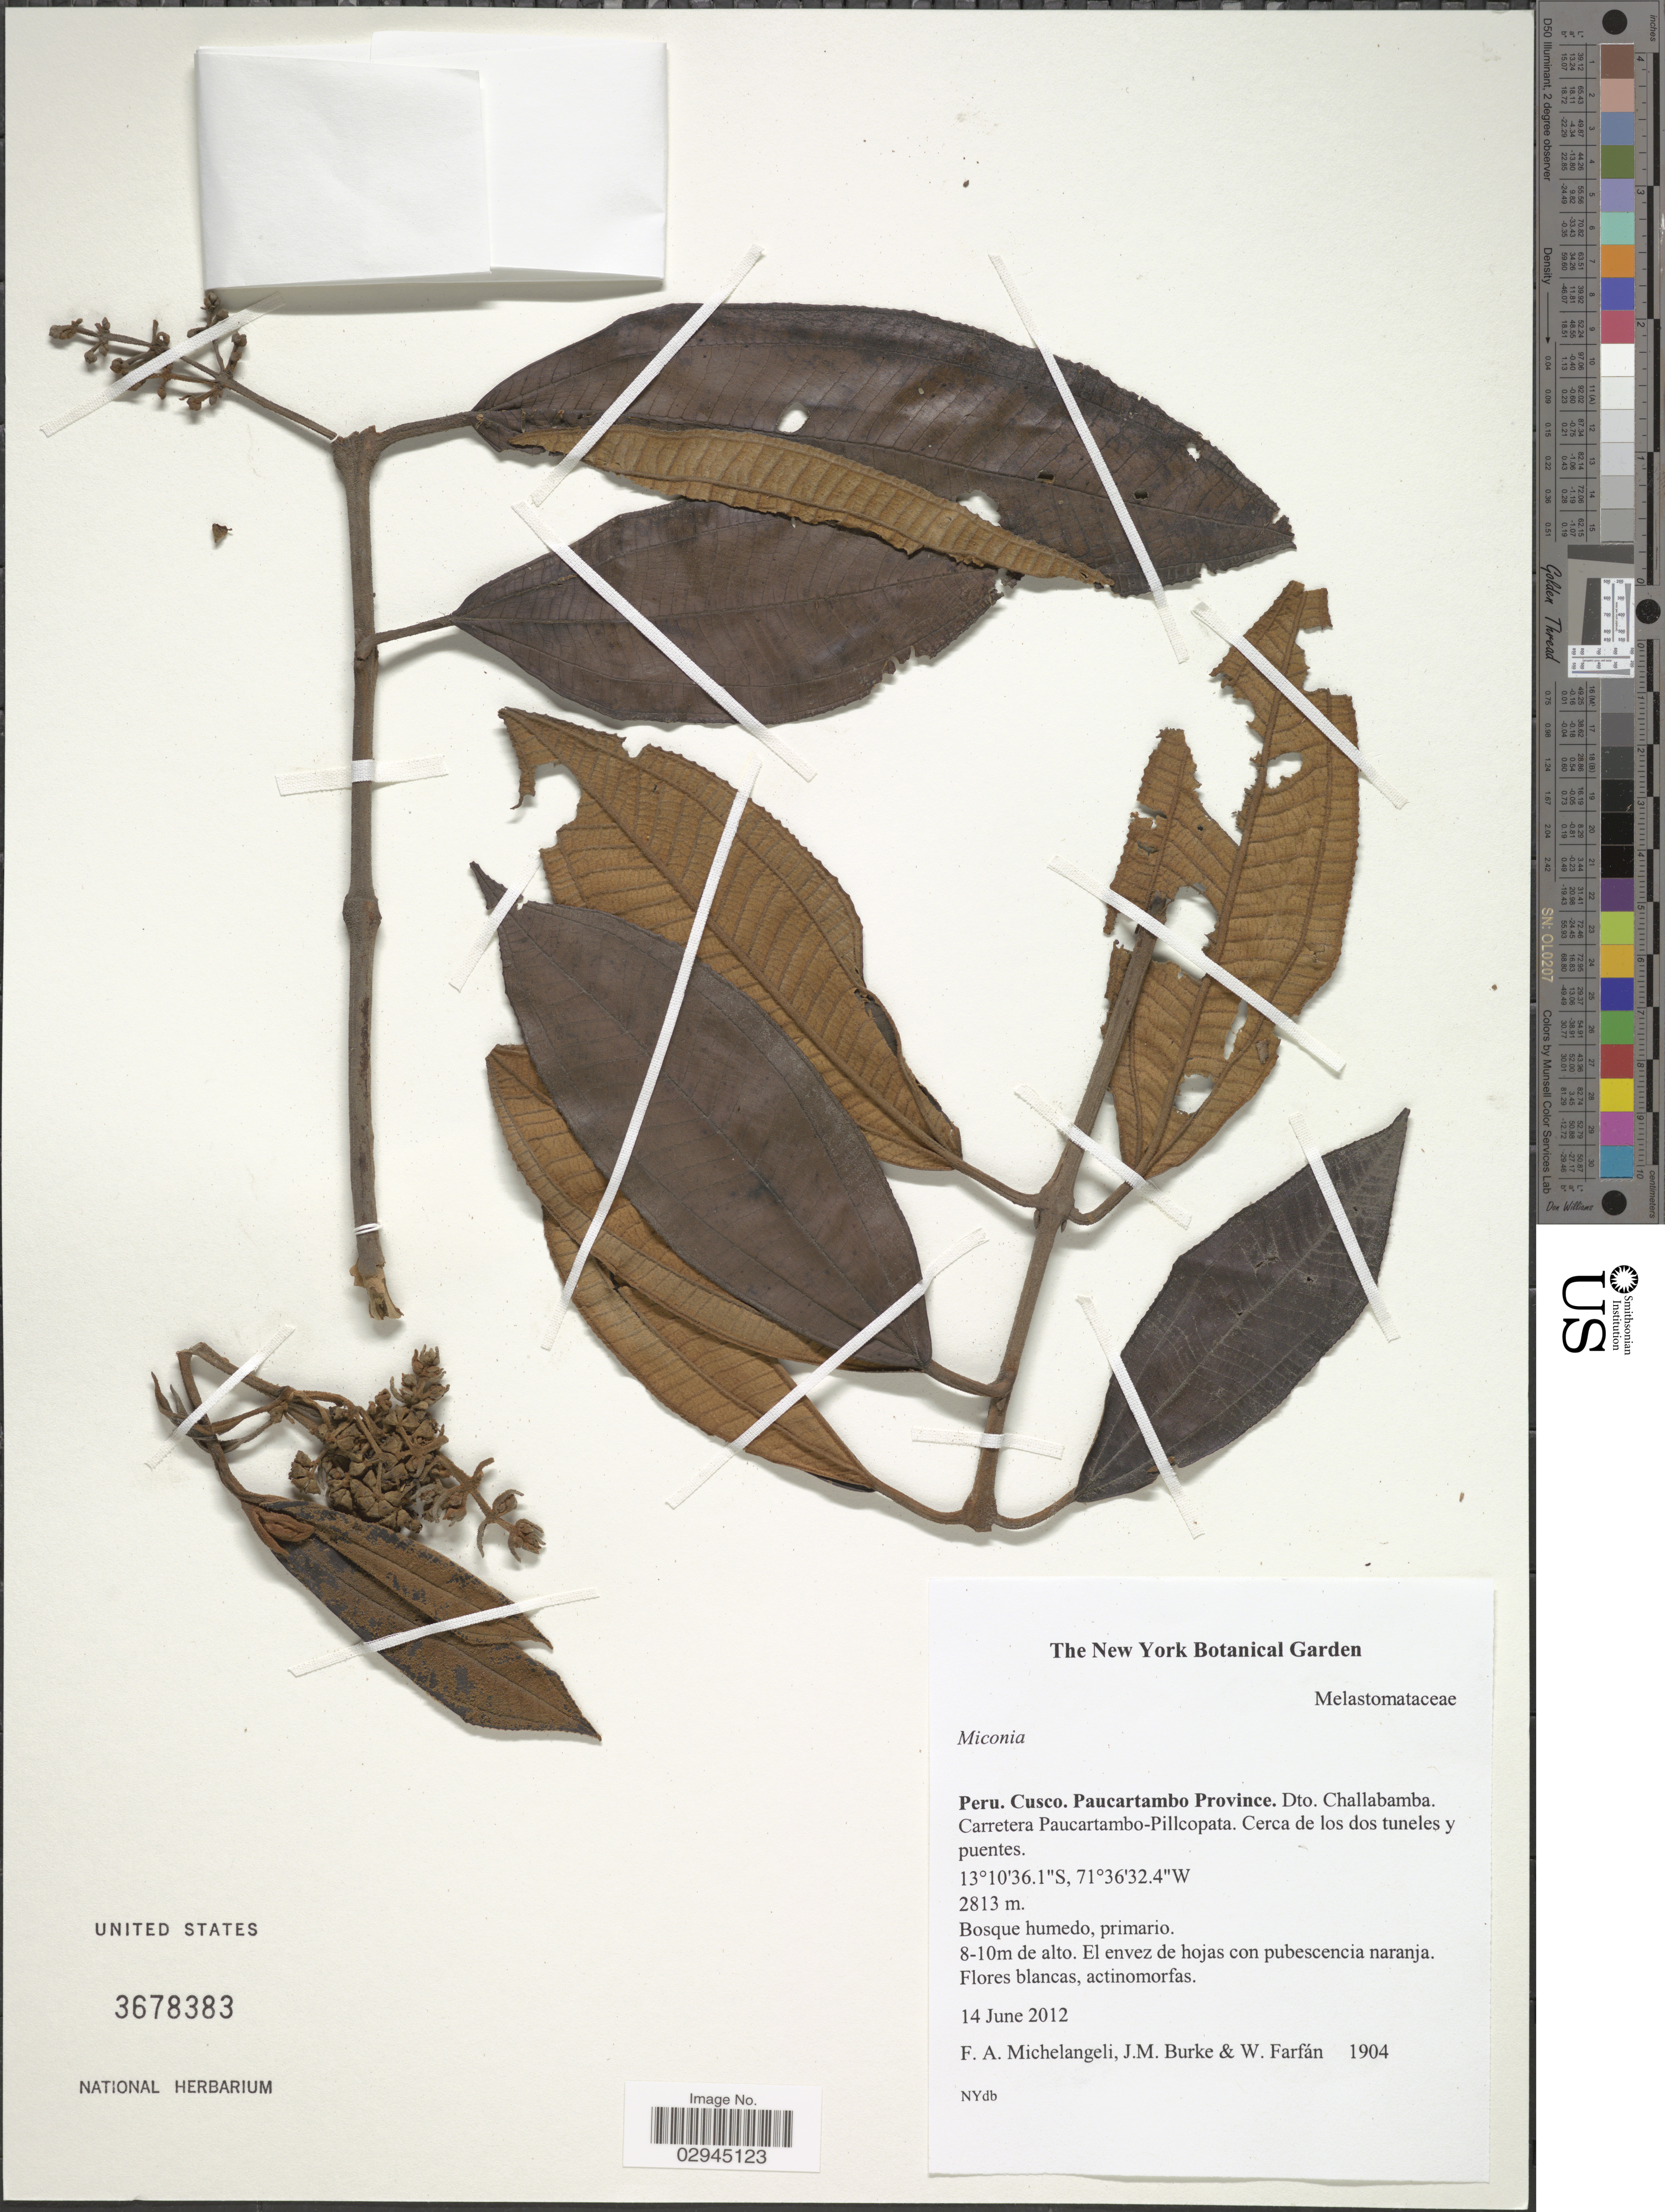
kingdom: Plantae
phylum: Tracheophyta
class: Magnoliopsida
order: Myrtales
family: Melastomataceae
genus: Miconia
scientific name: Miconia sp.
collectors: F. A. Michelangeli, Jac. M. Burke & W. Farfán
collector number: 1904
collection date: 2012-06-14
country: Peru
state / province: Cusco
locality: Paucartambo Province. Dto. Challabamba. Carretera Paucartambo-Pillcopata. Cerca de los dos tuneles y puentes.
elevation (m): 2813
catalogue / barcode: US 3678383